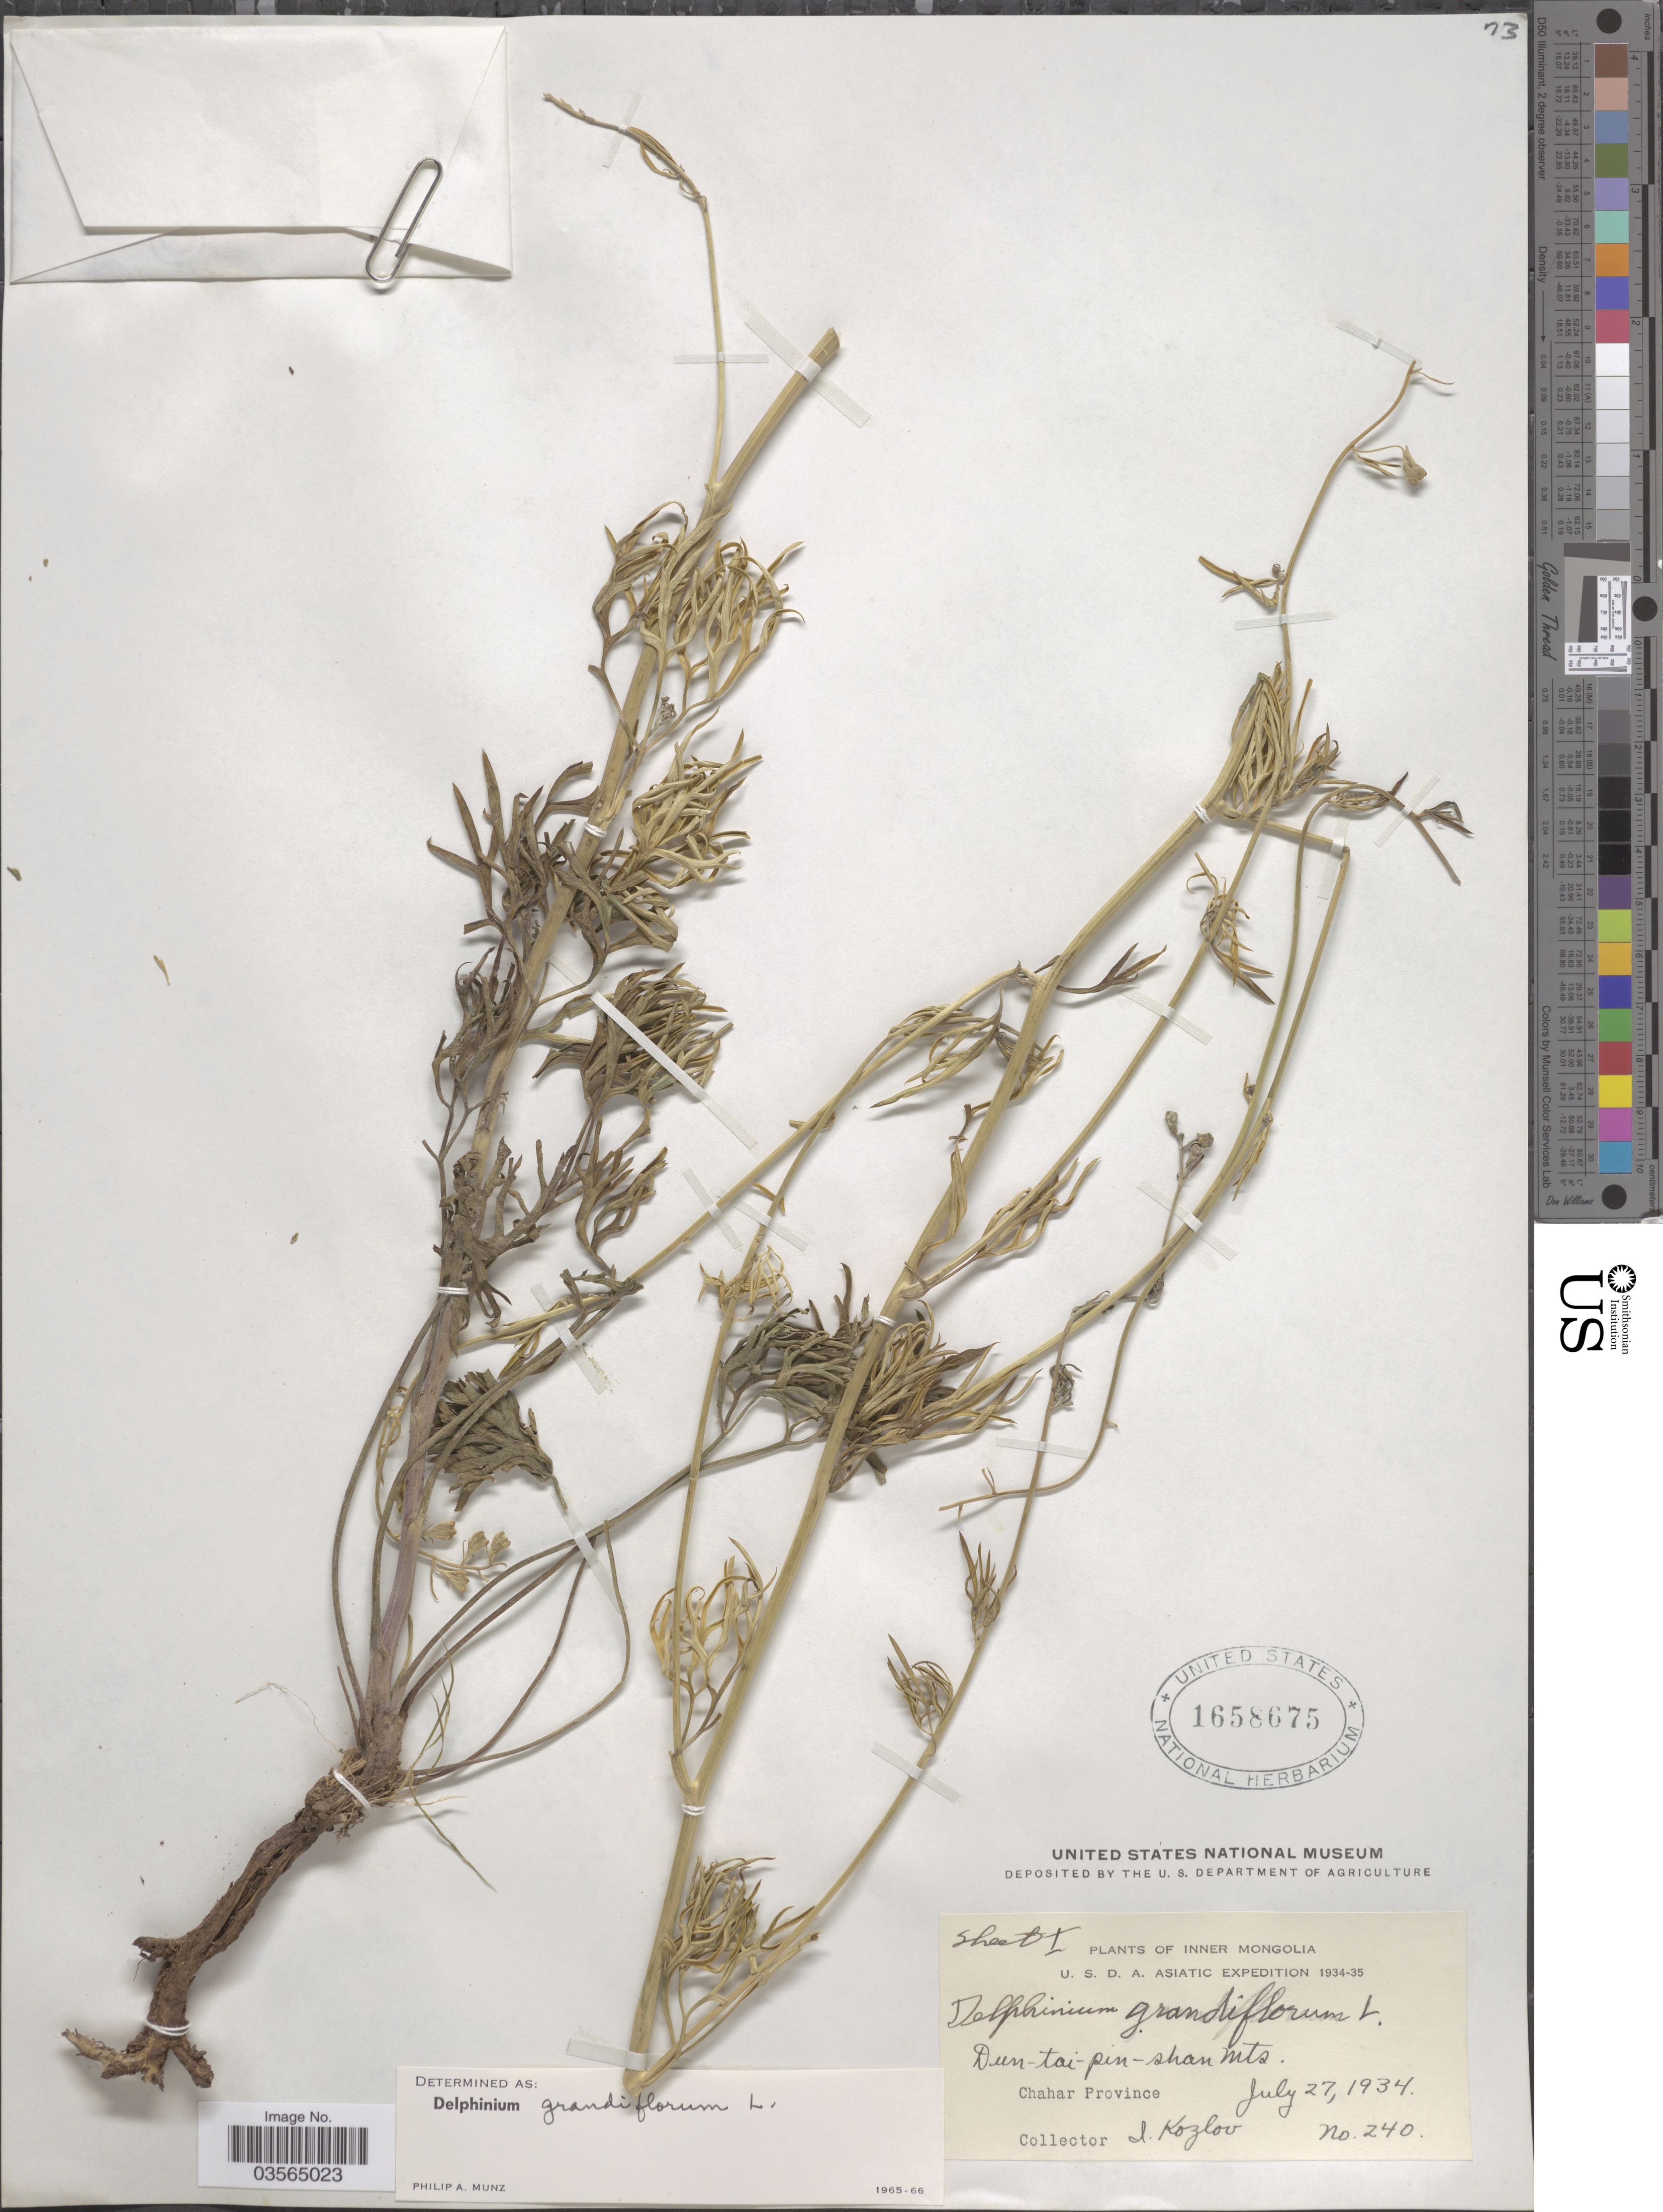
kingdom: Plantae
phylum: Tracheophyta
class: Magnoliopsida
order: Ranunculales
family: Ranunculaceae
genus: Delphinium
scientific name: Delphinium grandiflorum var. grandiflorum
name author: L.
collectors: I. Kozlov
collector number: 240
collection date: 1934-07-27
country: China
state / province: Nei Monggol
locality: Inner Mongolia. Dun-tai-pin-shan Mts. Chahar Province.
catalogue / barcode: US 1658675